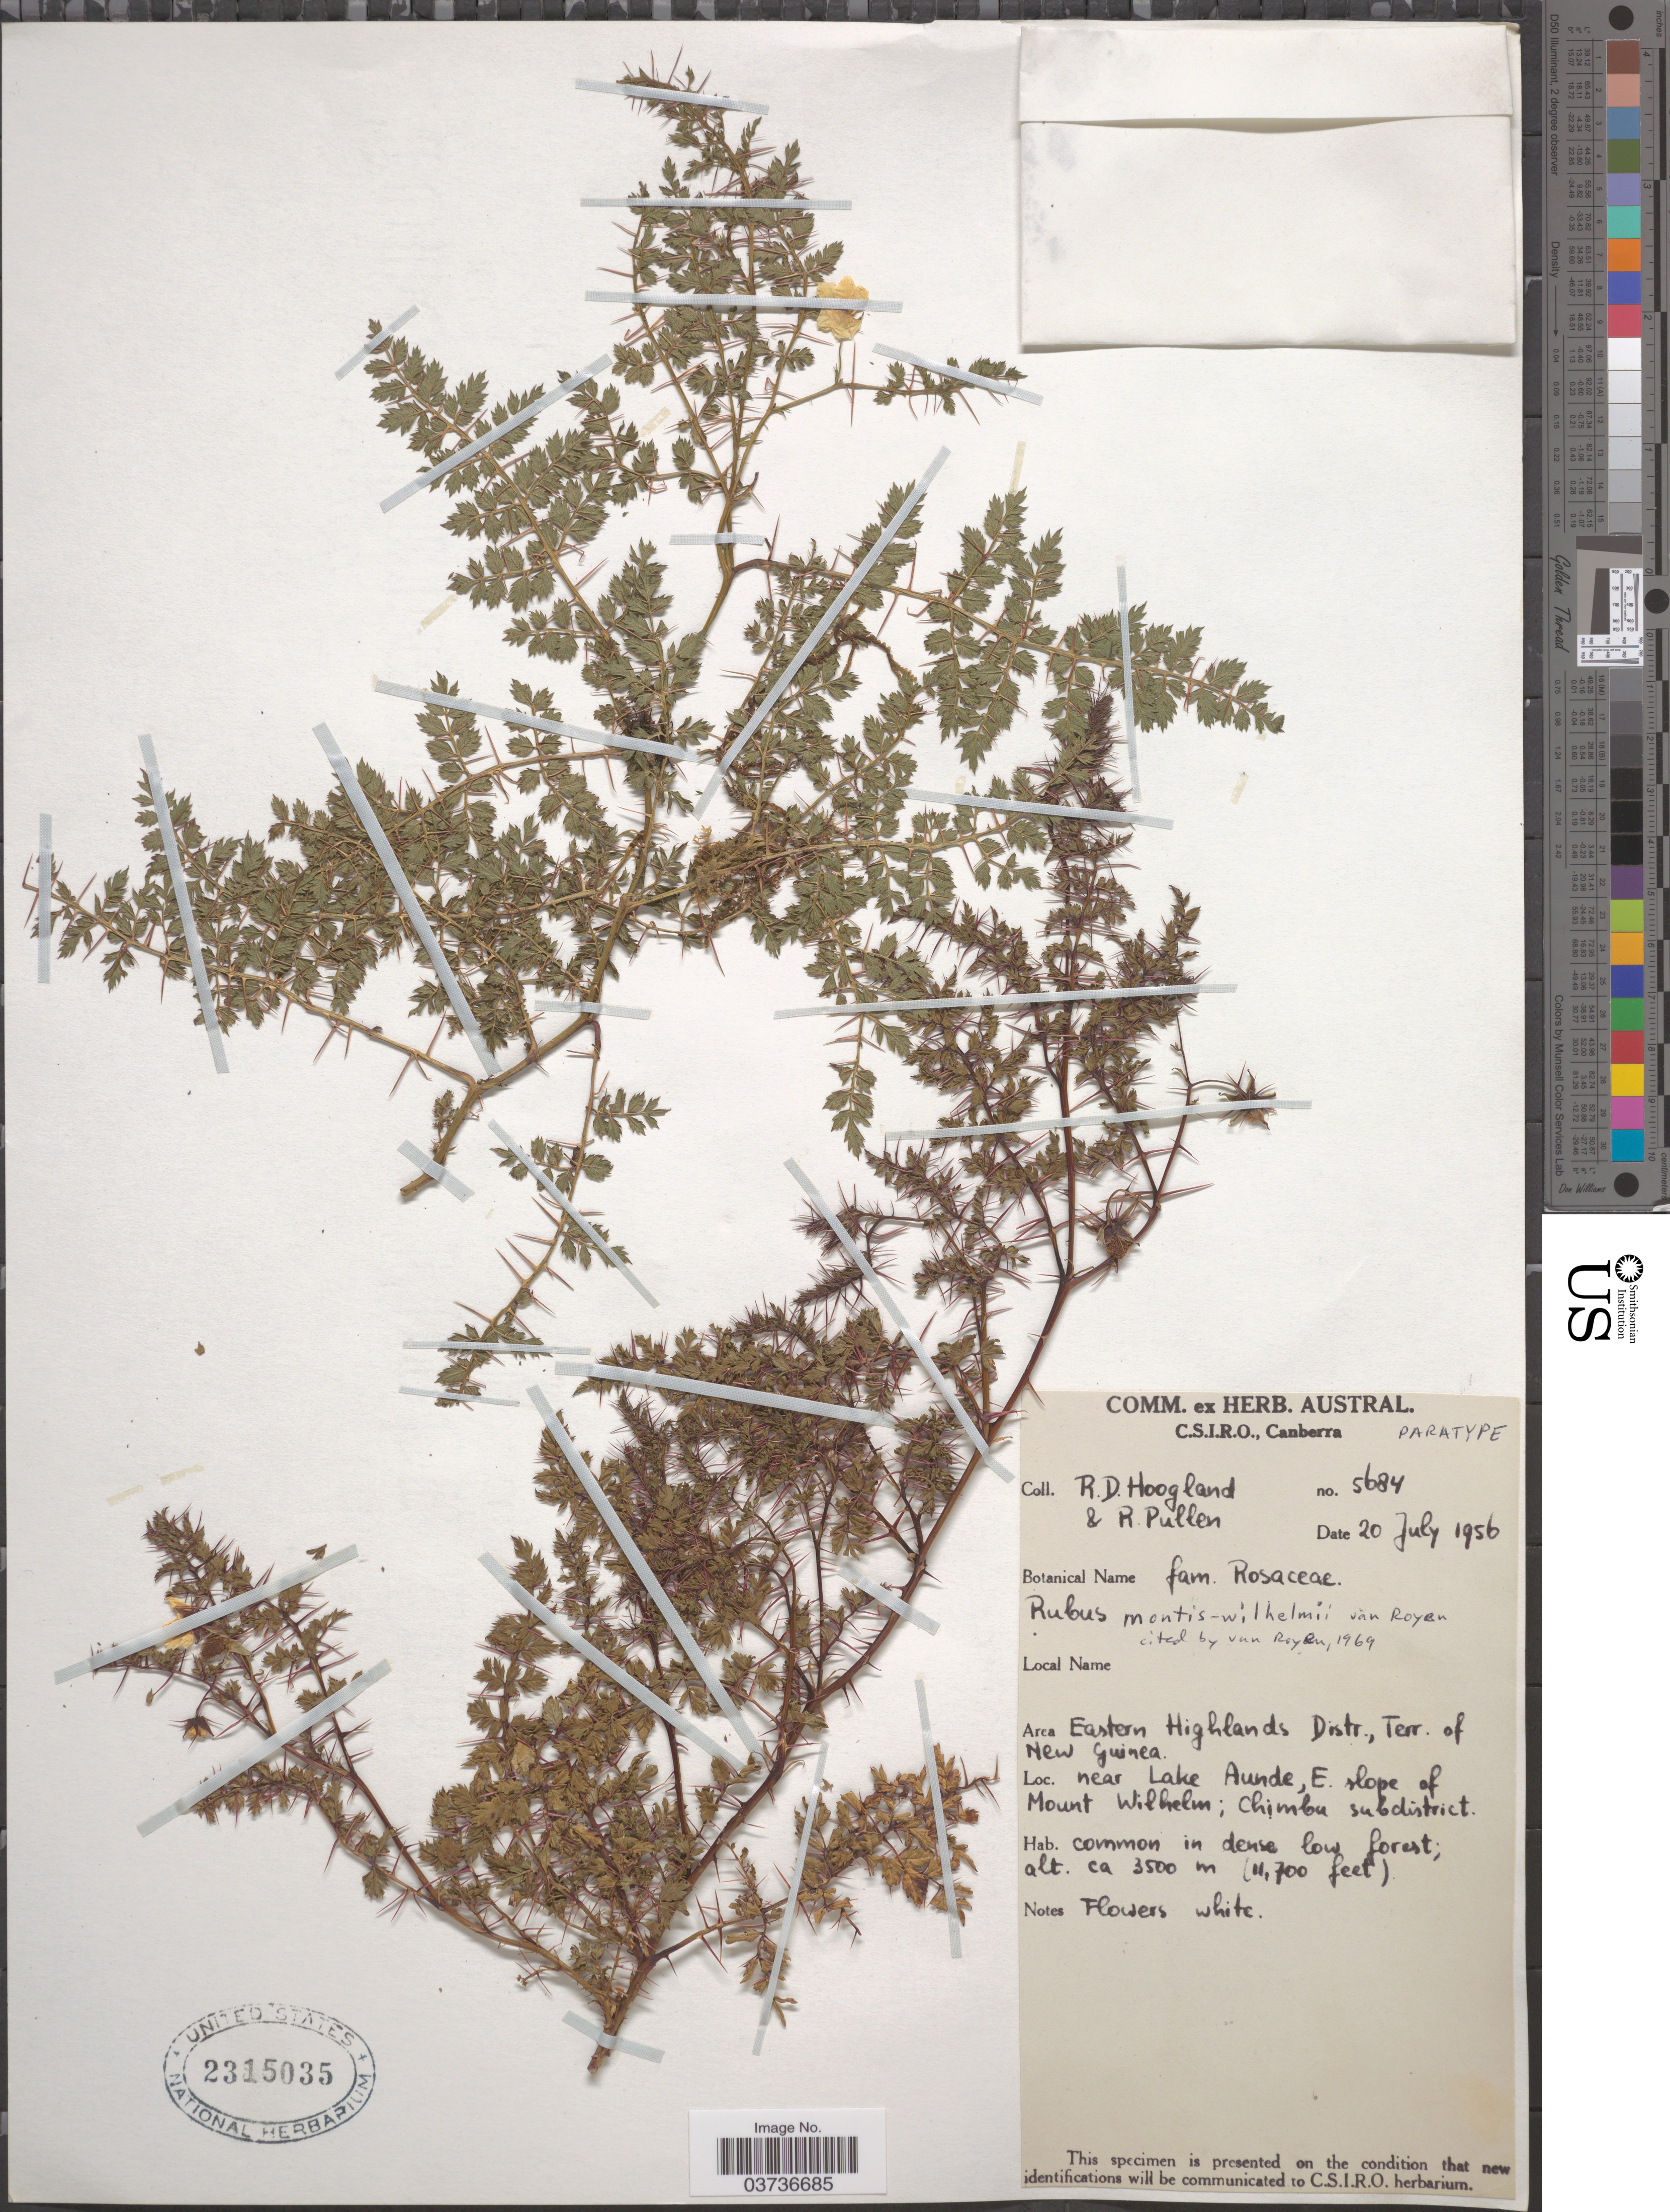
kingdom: Plantae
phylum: Tracheophyta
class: Magnoliopsida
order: Rosales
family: Rosaceae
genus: Rubus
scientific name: Rubus montis-wilhelmii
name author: P. Royen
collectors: R. D. Hoogland & R. Pullen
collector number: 5684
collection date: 1956-07-20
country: Papua New Guinea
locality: Eastern Highlands Distr., Terr. of New Guinea. Near Lake Aunde, E. slope of Mount Wilhelm; Chimbu subdistrict.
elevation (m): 3500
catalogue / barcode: US 2315035